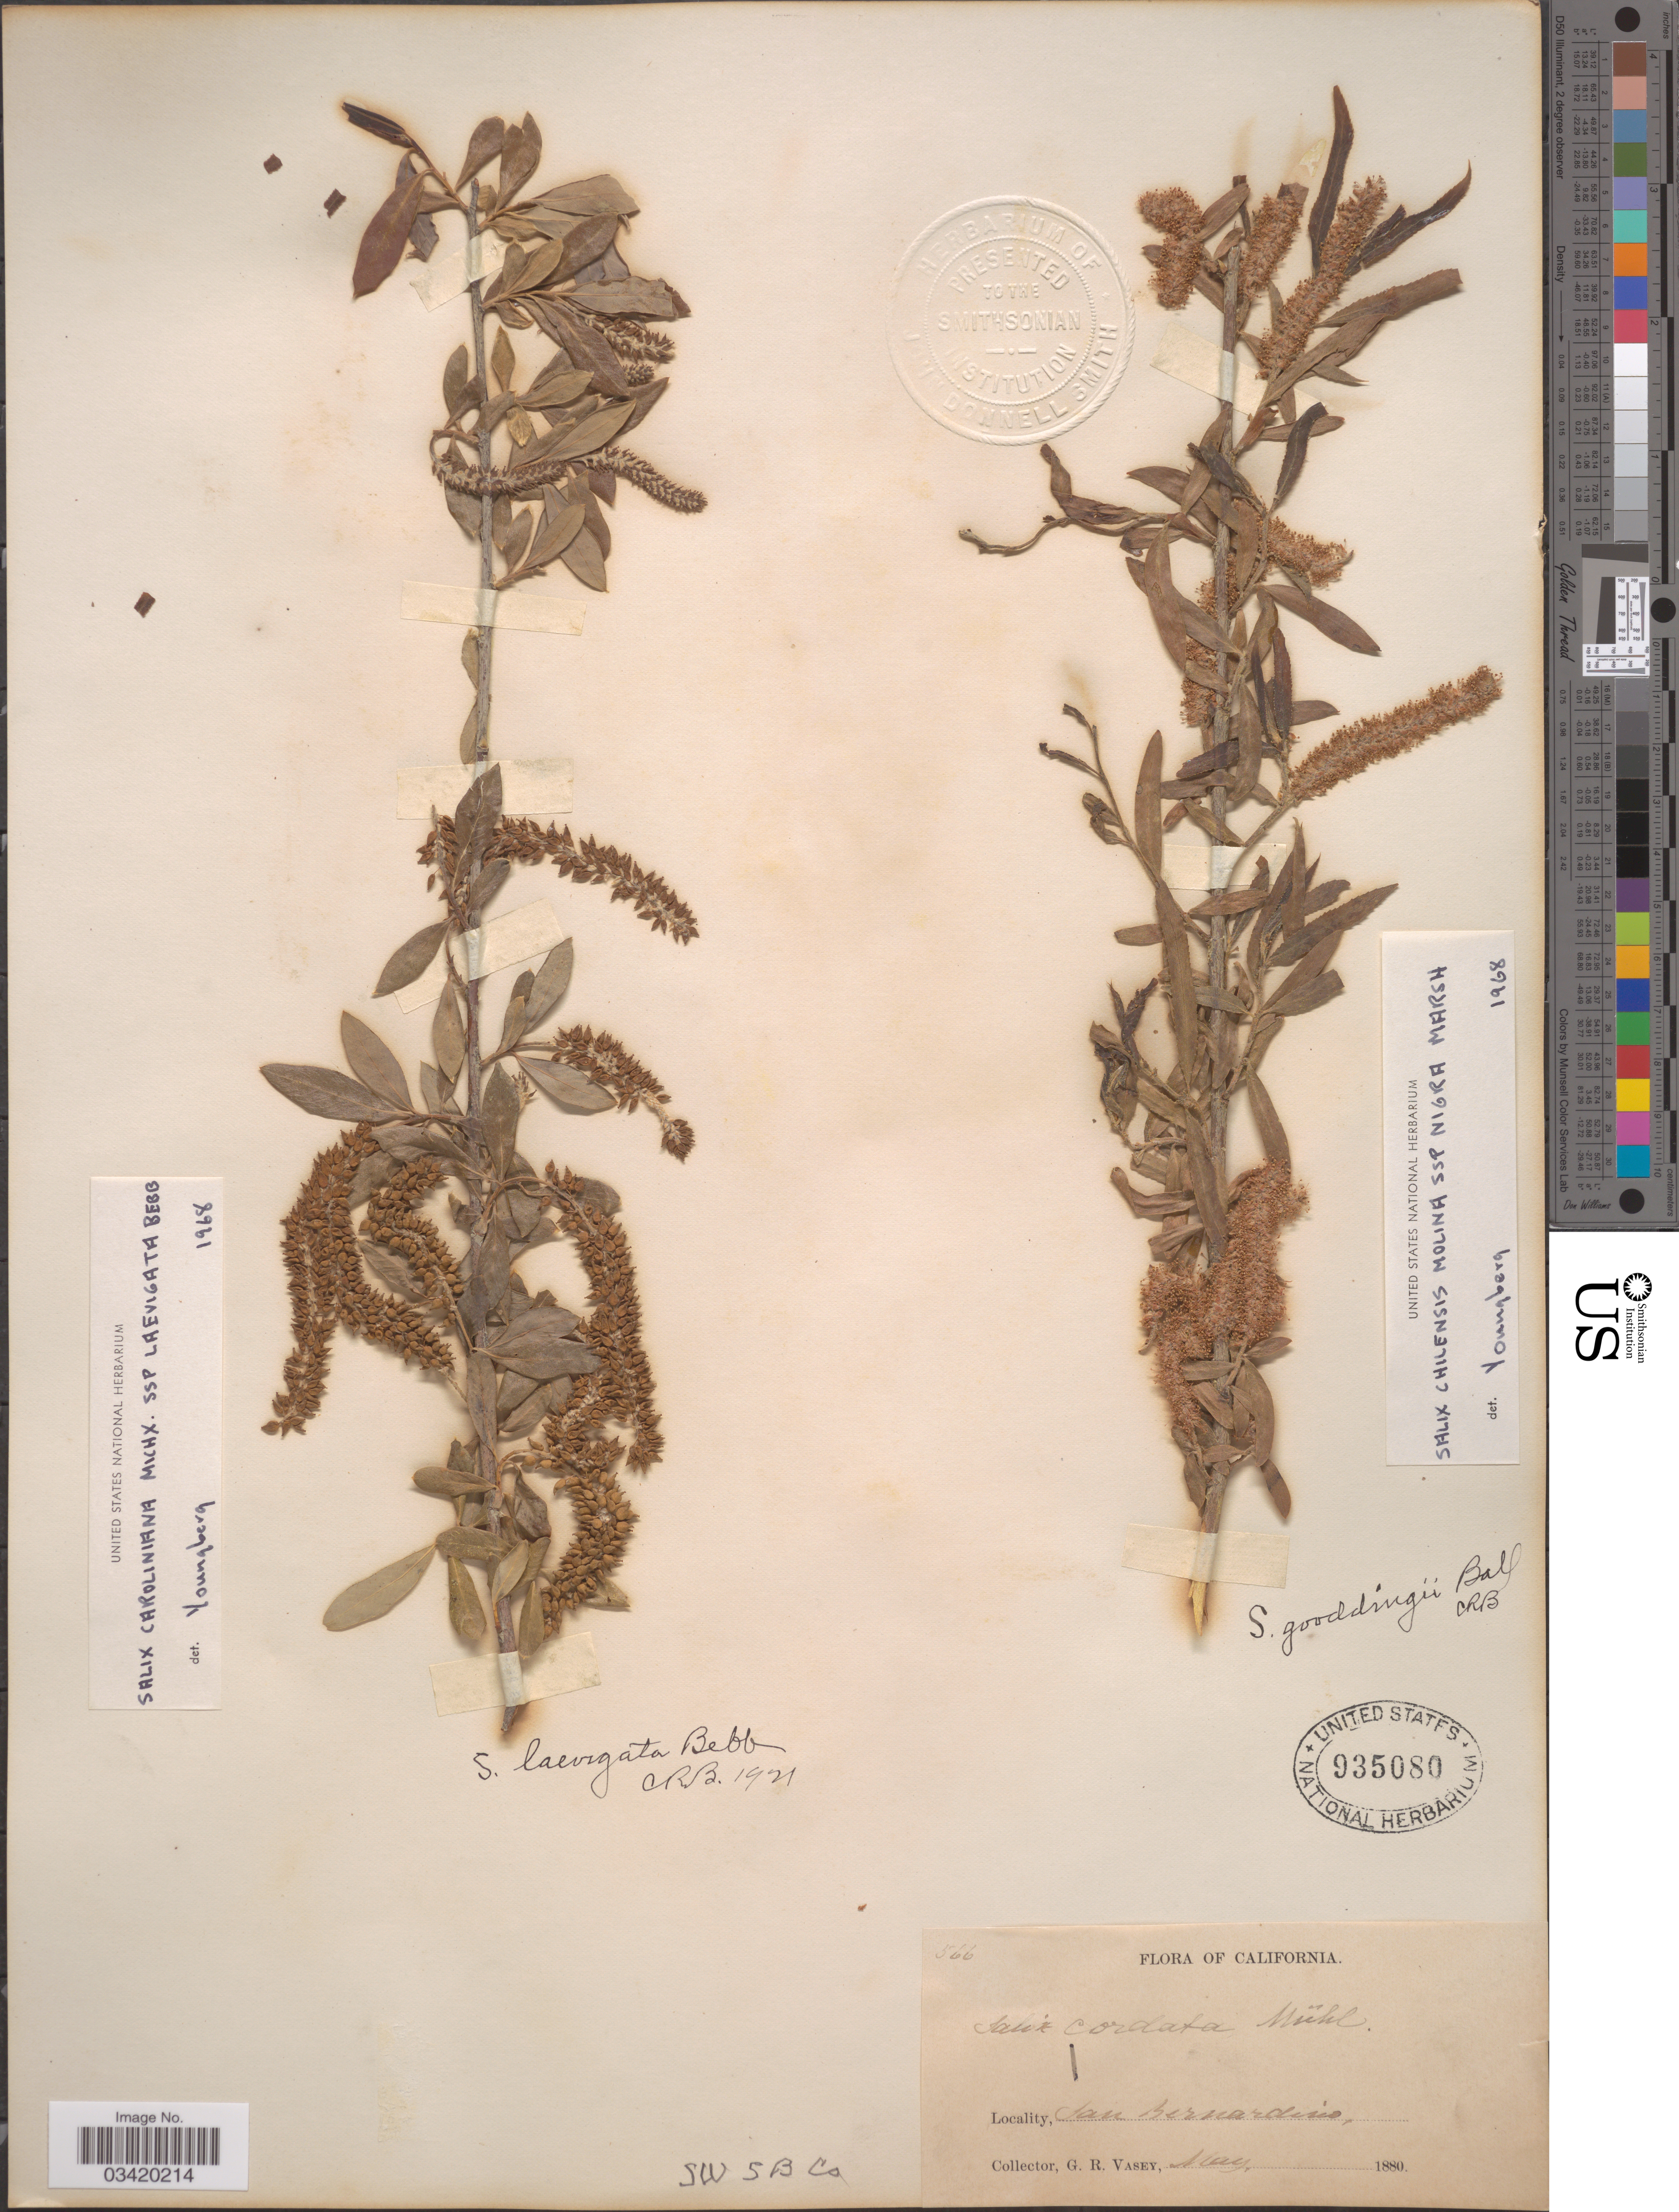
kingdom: Plantae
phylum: Tracheophyta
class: Magnoliopsida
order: Malpighiales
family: Salicaceae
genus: Salix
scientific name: Salix caroliniana subsp. laevigata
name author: Bebb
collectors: G. R. Vasey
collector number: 566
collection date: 1880-05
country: United States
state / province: California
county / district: San Bernardino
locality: SW SB Co. San Bernardino.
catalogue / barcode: US 935080